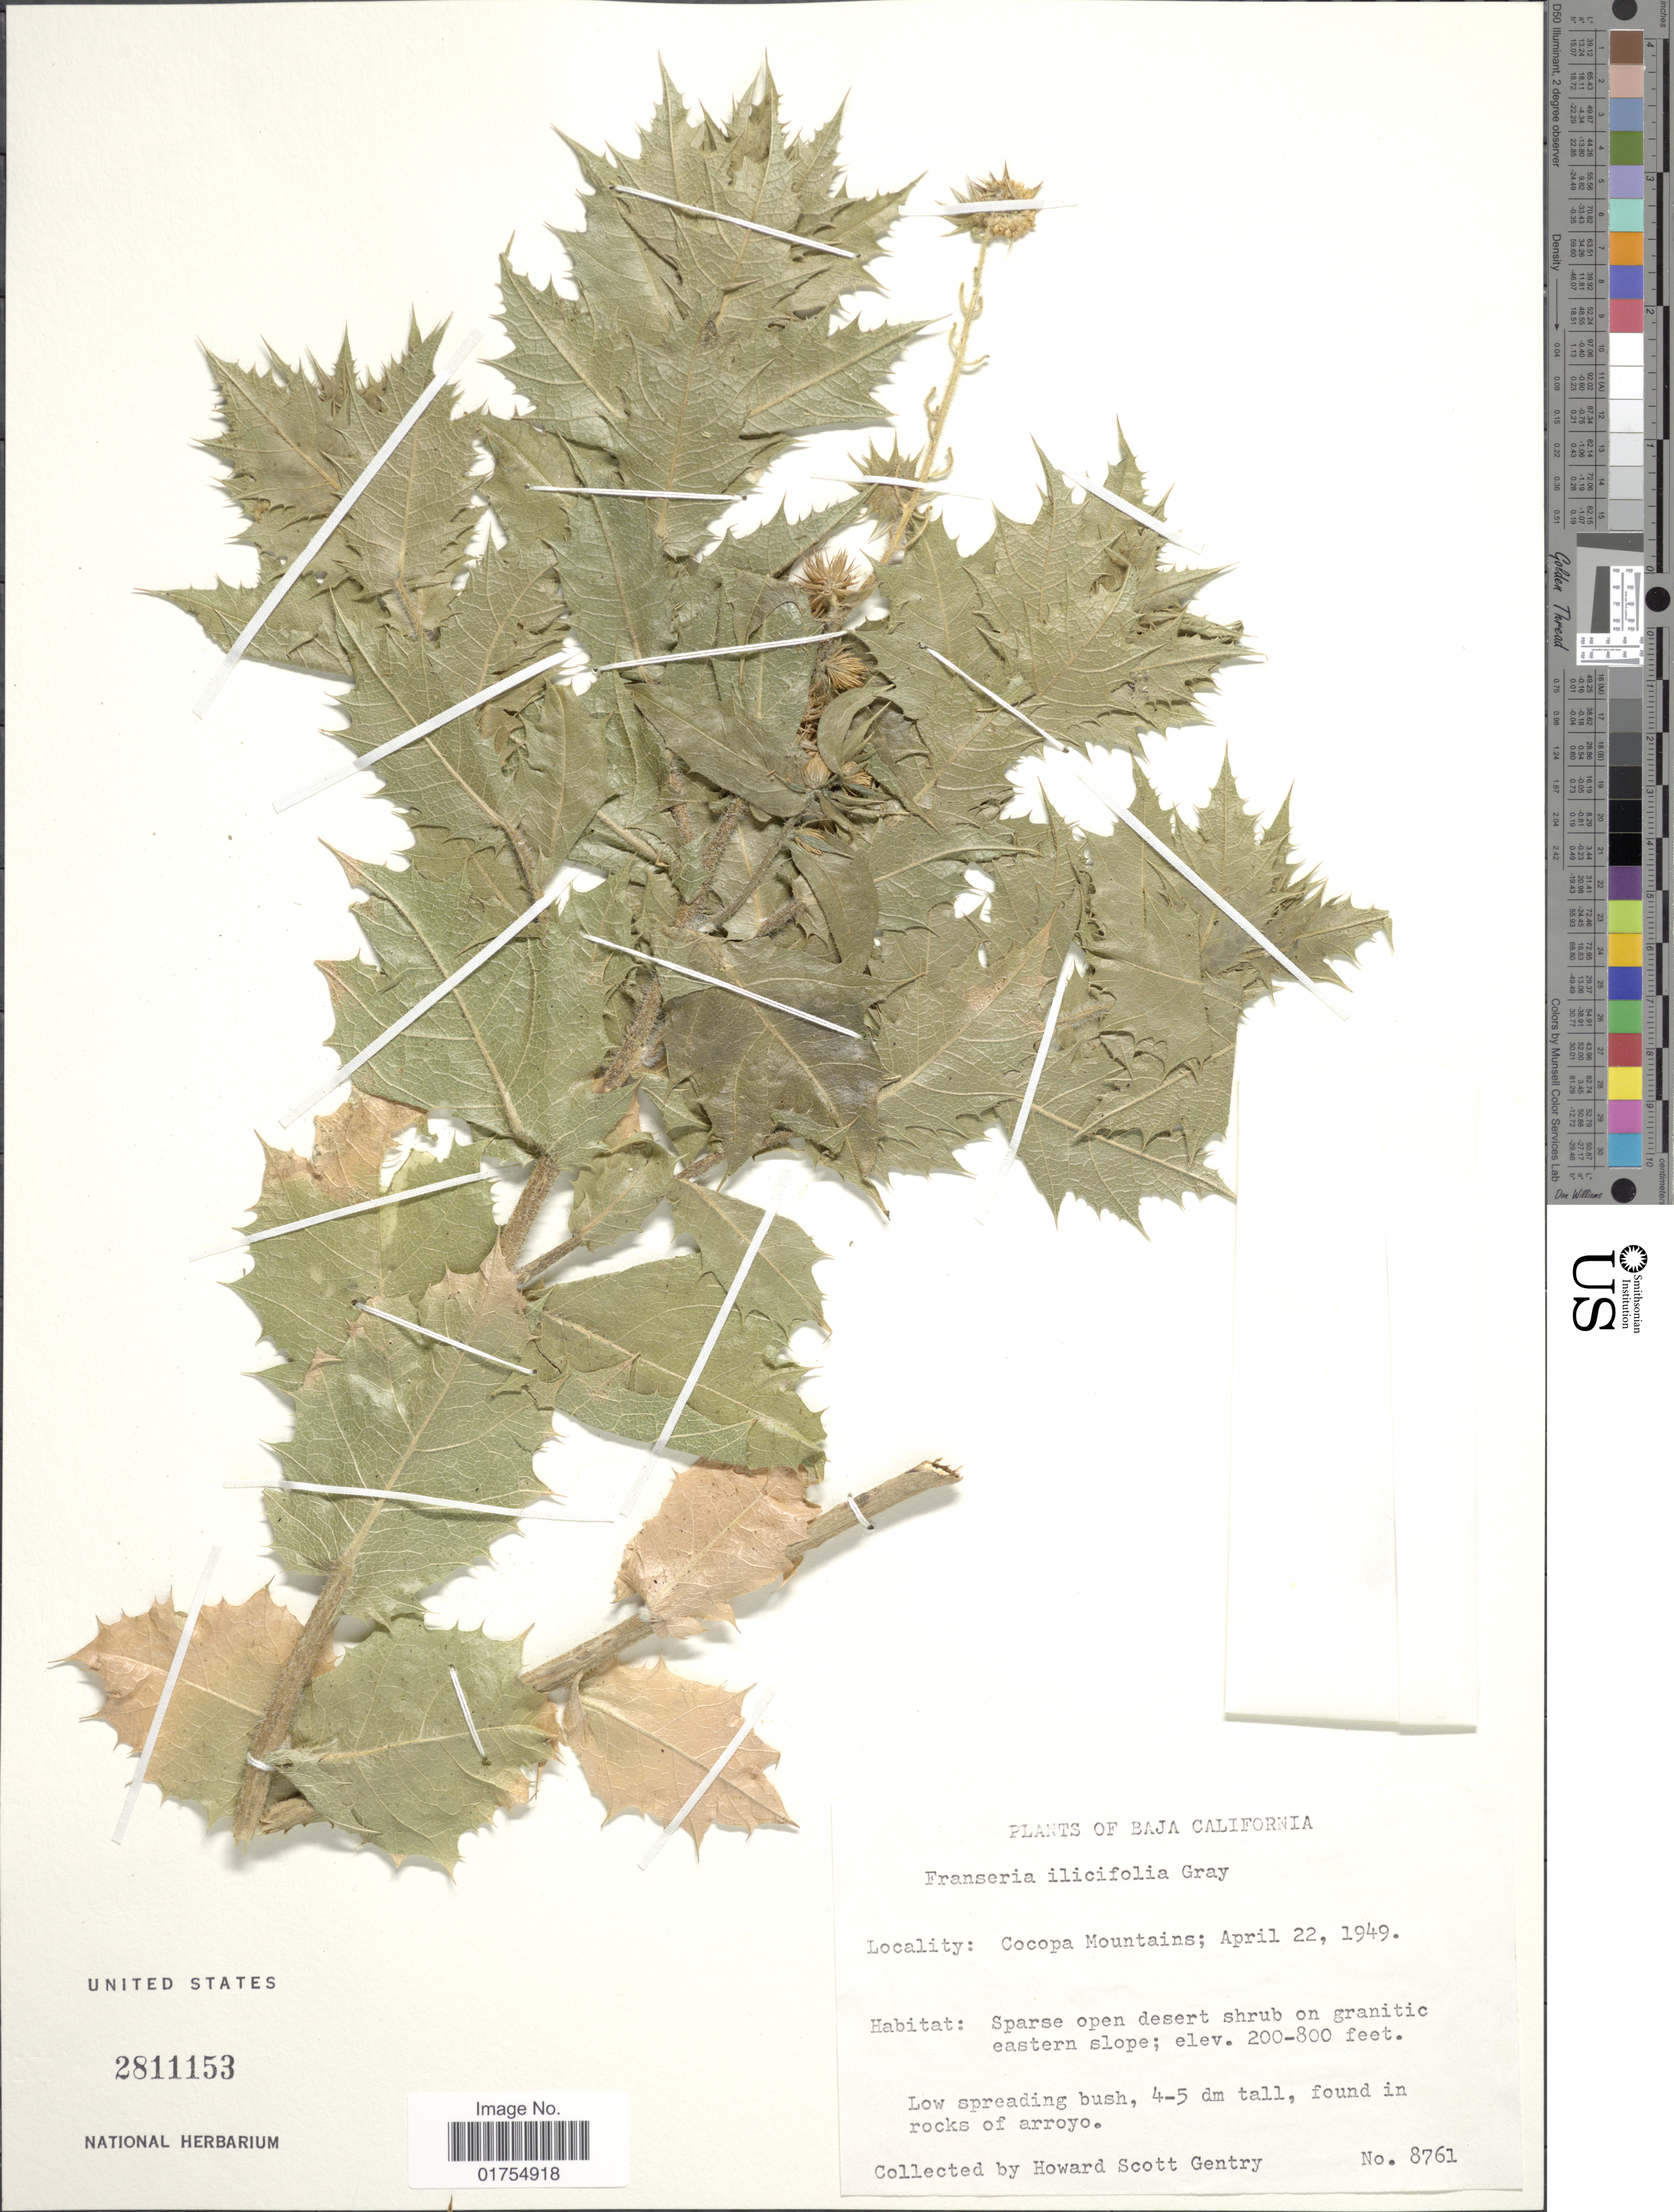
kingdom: Plantae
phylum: Tracheophyta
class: Magnoliopsida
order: Asterales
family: Asteraceae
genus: Franseria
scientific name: Franseria ilicifolia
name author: A. Gray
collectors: H. S. Gentry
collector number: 8761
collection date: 1949-04-22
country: Mexico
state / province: Baja California Norte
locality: Cocopa Mountains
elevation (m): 61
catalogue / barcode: US 2811153